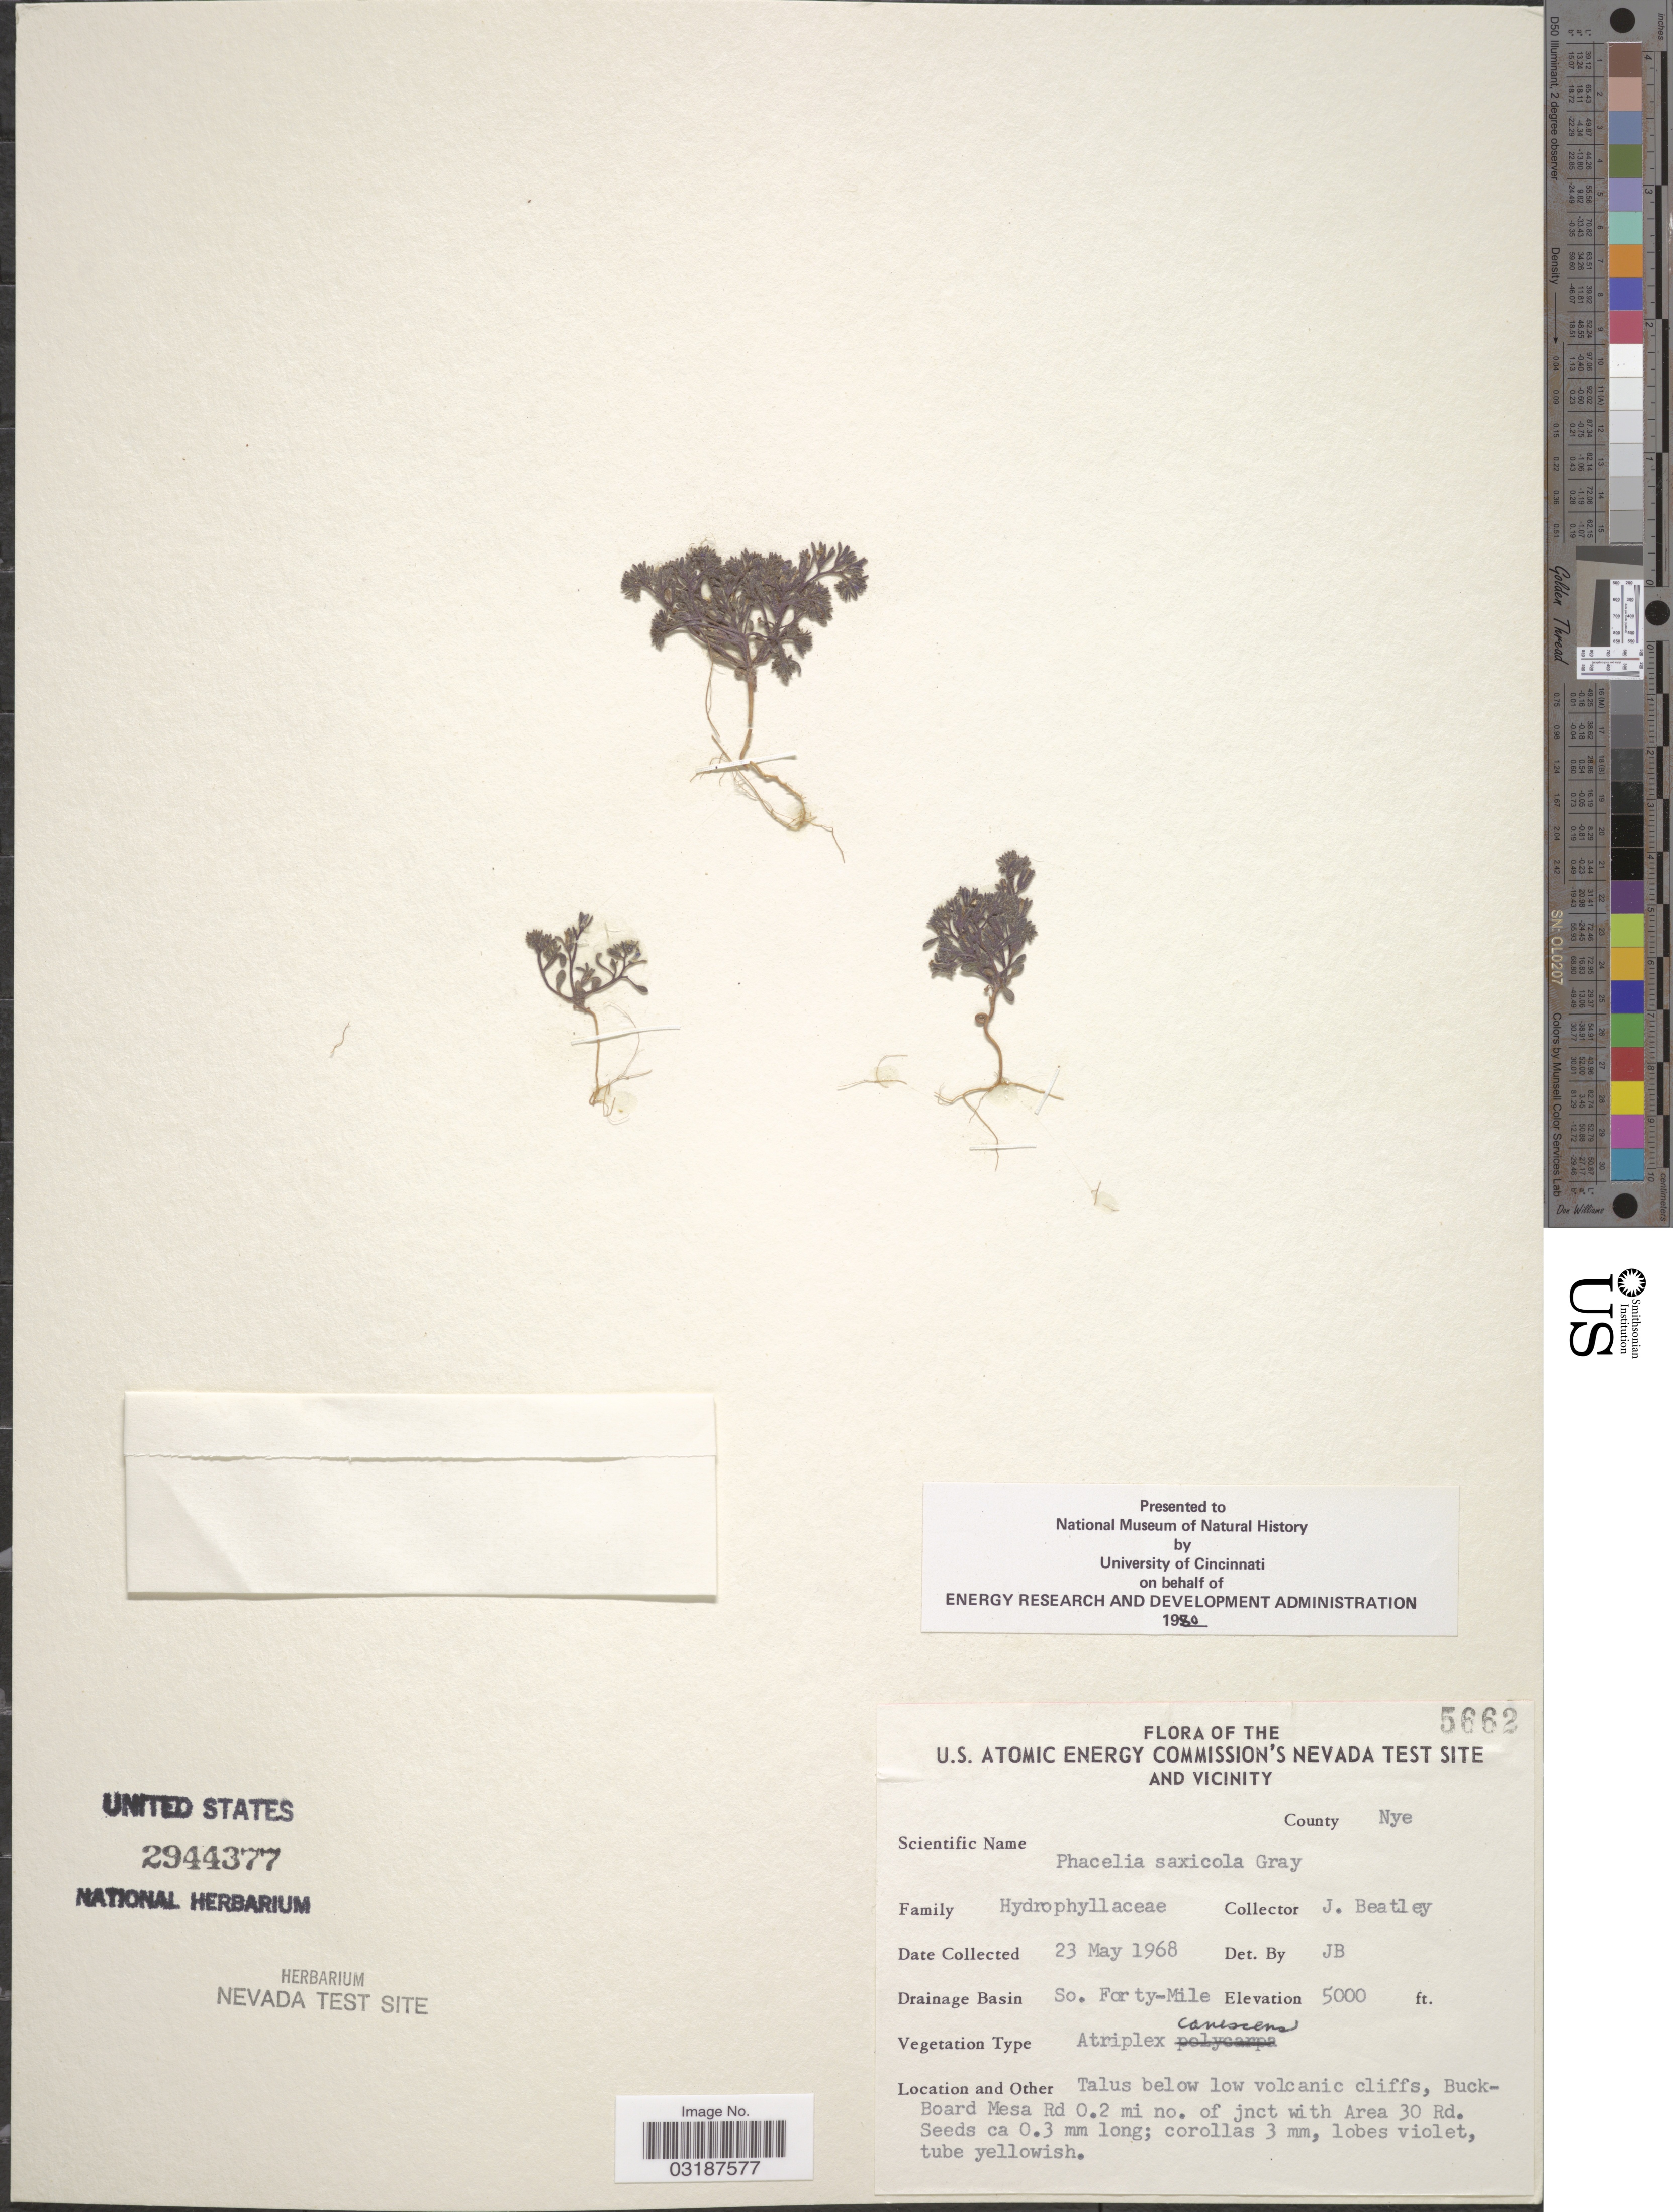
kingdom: Plantae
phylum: Tracheophyta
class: Magnoliopsida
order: Boraginales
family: Hydrophyllaceae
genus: Phacelia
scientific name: Phacelia saxicola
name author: A. Gray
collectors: J. C. Beatley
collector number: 5662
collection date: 1968-05-23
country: United States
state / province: Nevada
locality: U.S. Atomic Energy Commission's Nevada Test Site and Vicinity. County Nye. Drainage Basin So. Forty-Mile. Talus below low volcanic cliffs, Buck-Board Mesa Rd. 0.2 mi no. of jnct with Area 30 Rd.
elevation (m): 1524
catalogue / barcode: US 2944377